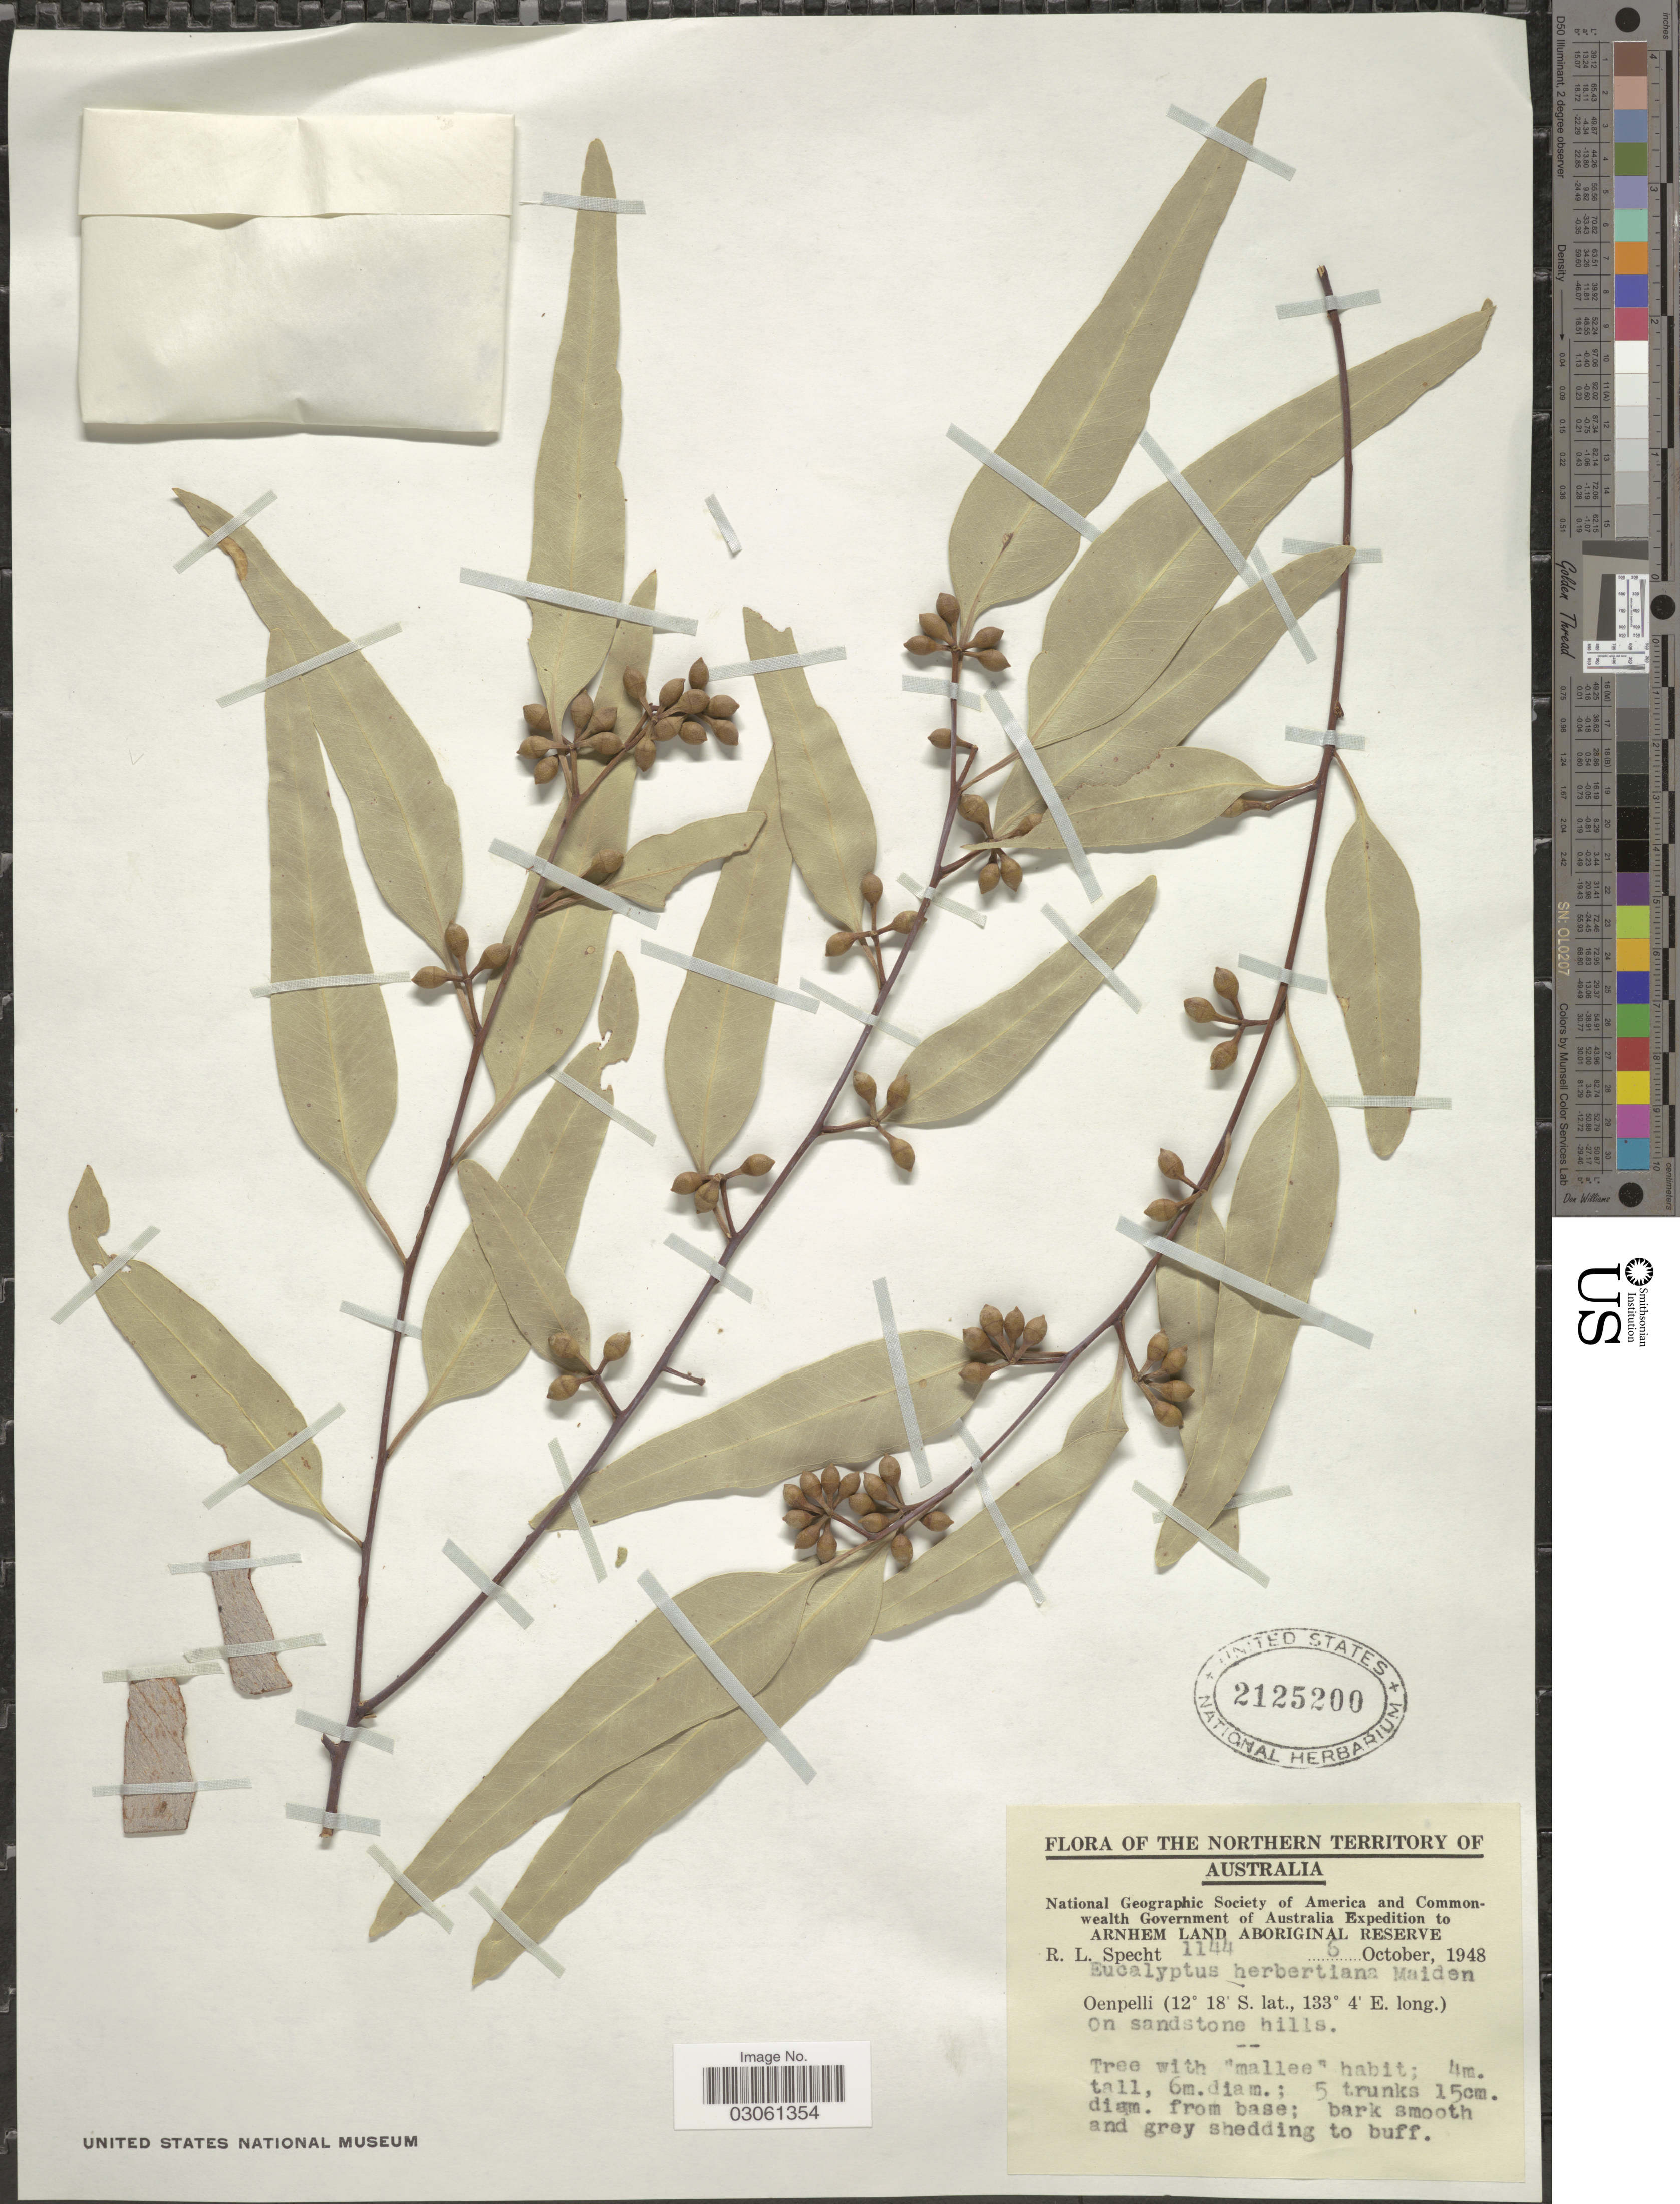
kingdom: Plantae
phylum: Tracheophyta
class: Magnoliopsida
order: Myrtales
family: Myrtaceae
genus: Eucalyptus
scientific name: Eucalyptus herbertiana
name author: Maiden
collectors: R. L. Specht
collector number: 1144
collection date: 1948-10-06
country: Australia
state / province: Northern Territory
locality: Oenpelli. On sandstone hills.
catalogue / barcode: US 2125200